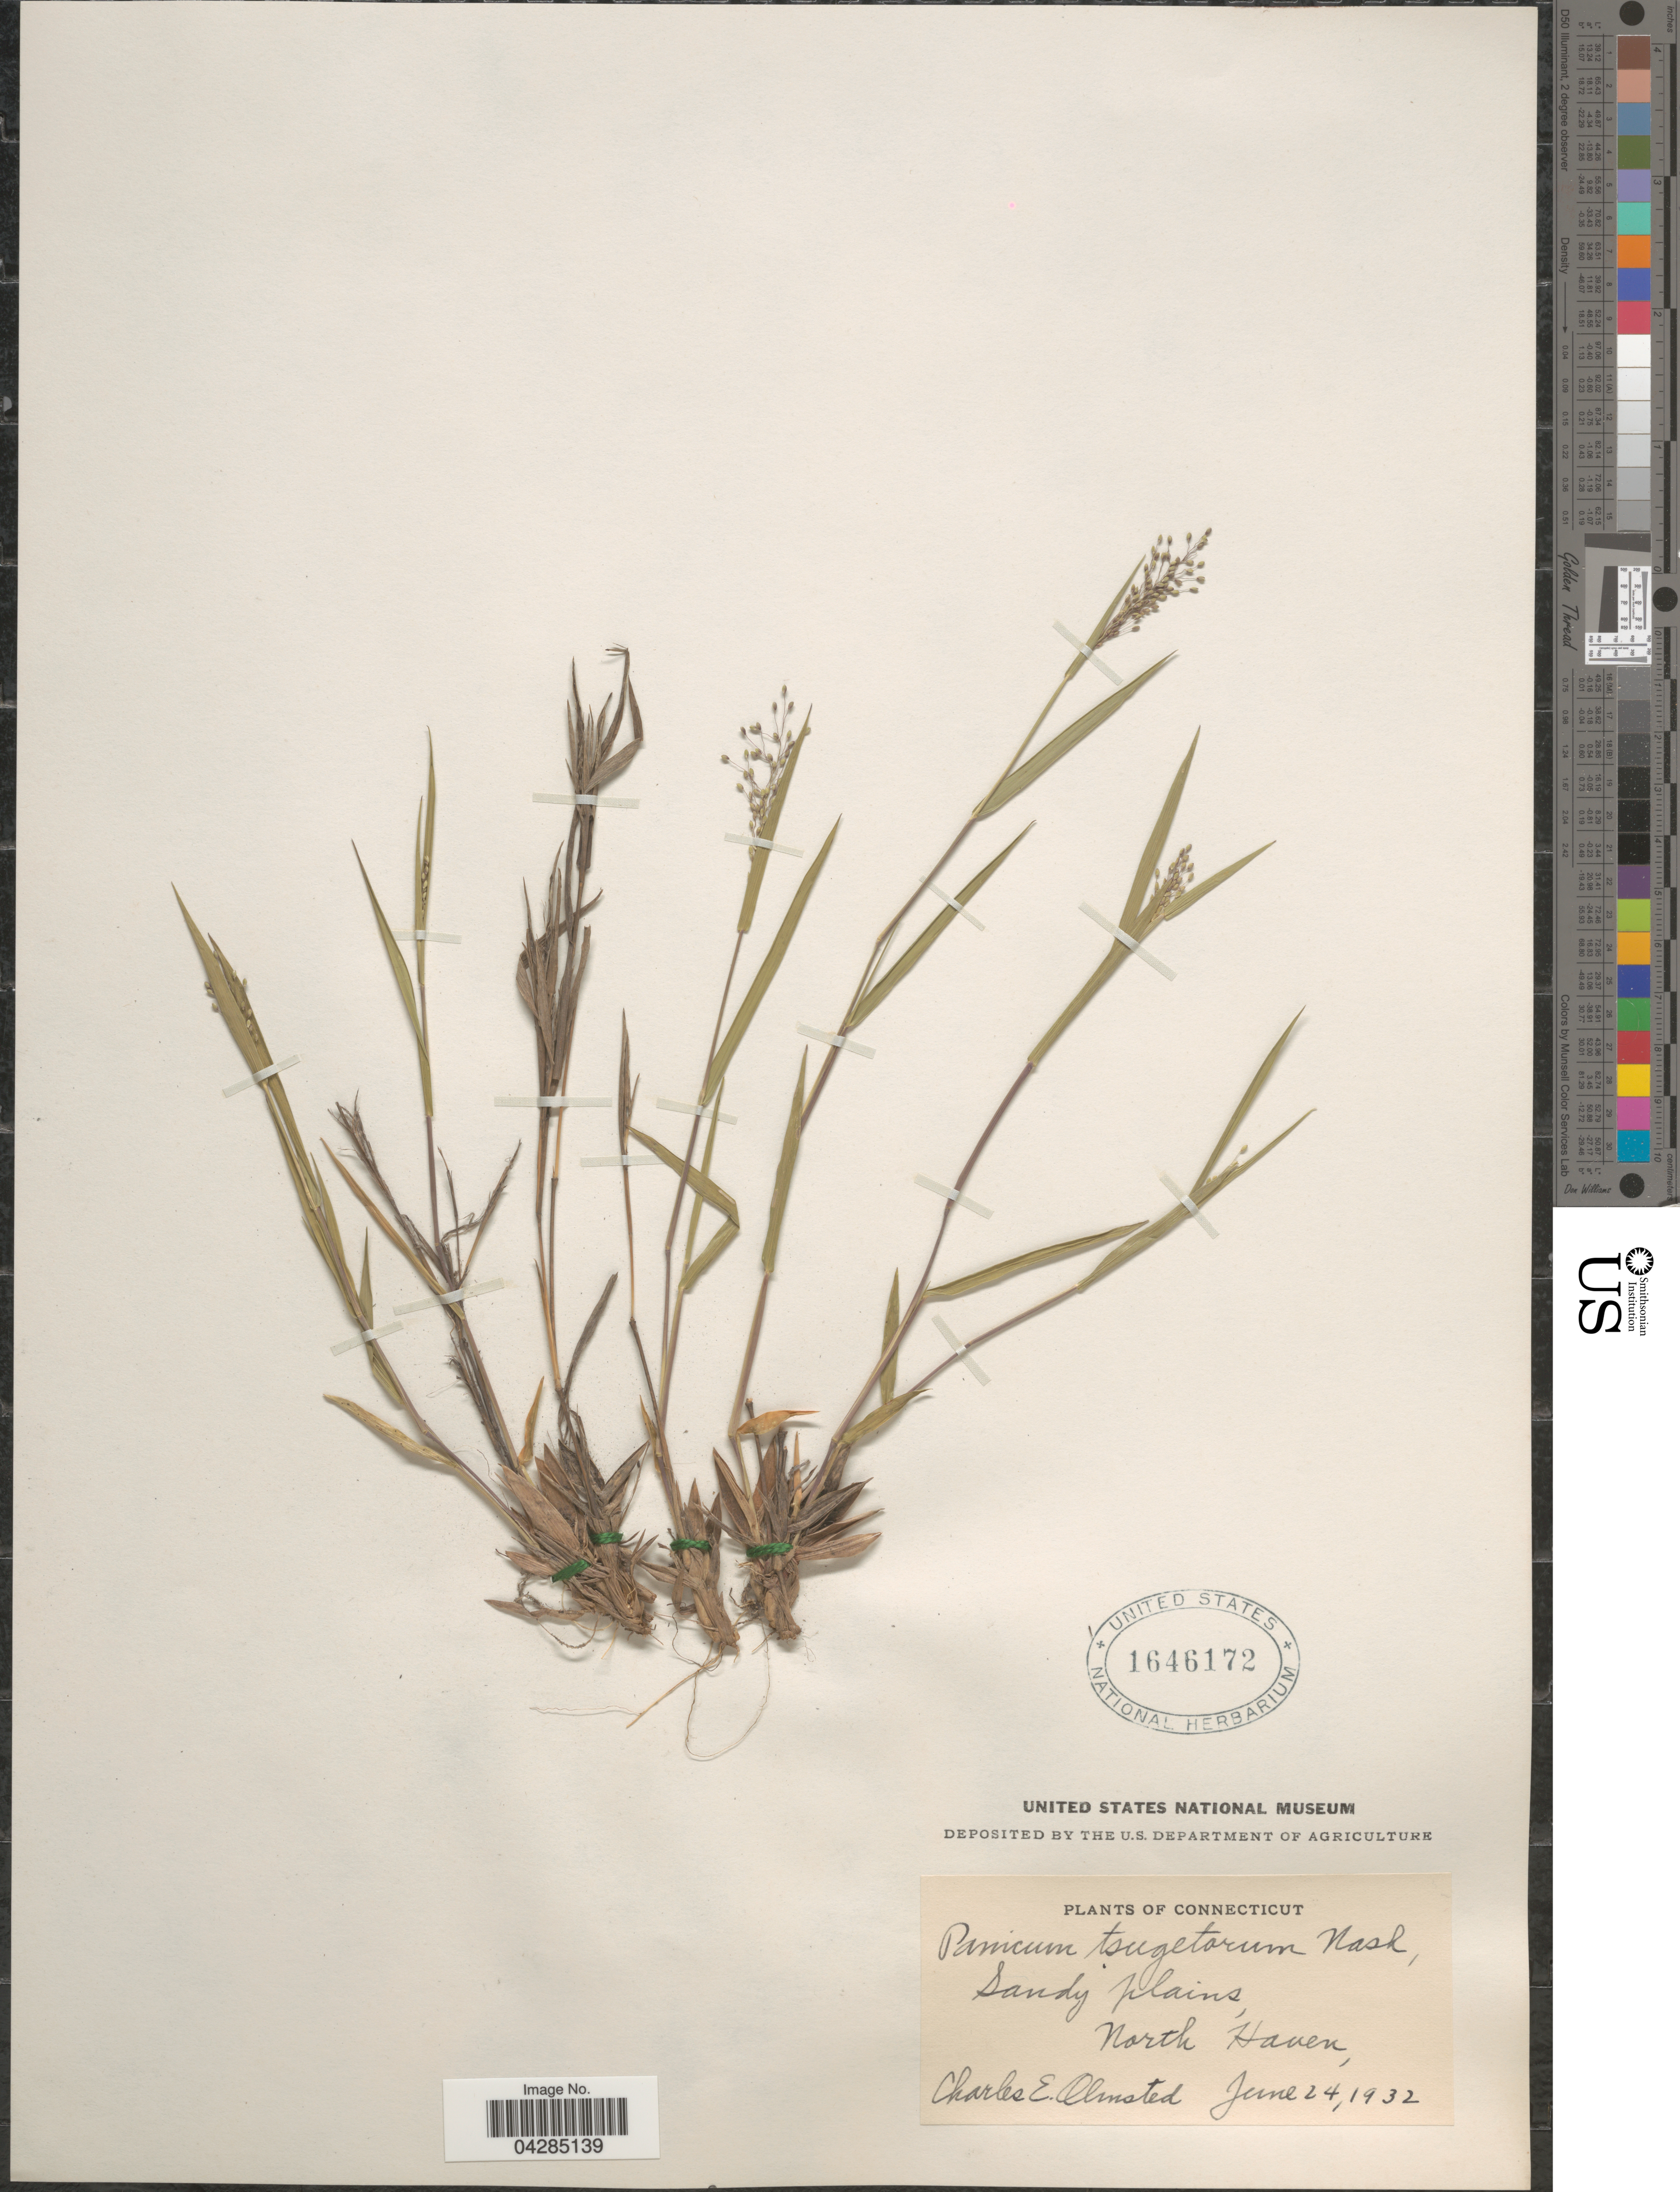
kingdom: Plantae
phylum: Tracheophyta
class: Liliopsida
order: Poales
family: Poaceae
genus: Dichanthelium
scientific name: Dichanthelium portoricense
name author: (Desv. ex Ham.) B.F. Hansen & Wunderlin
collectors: C. Olmsted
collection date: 1932-06-24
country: United States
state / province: Connecticut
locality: Sandy plains, North Haven.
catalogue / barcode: US 1646172